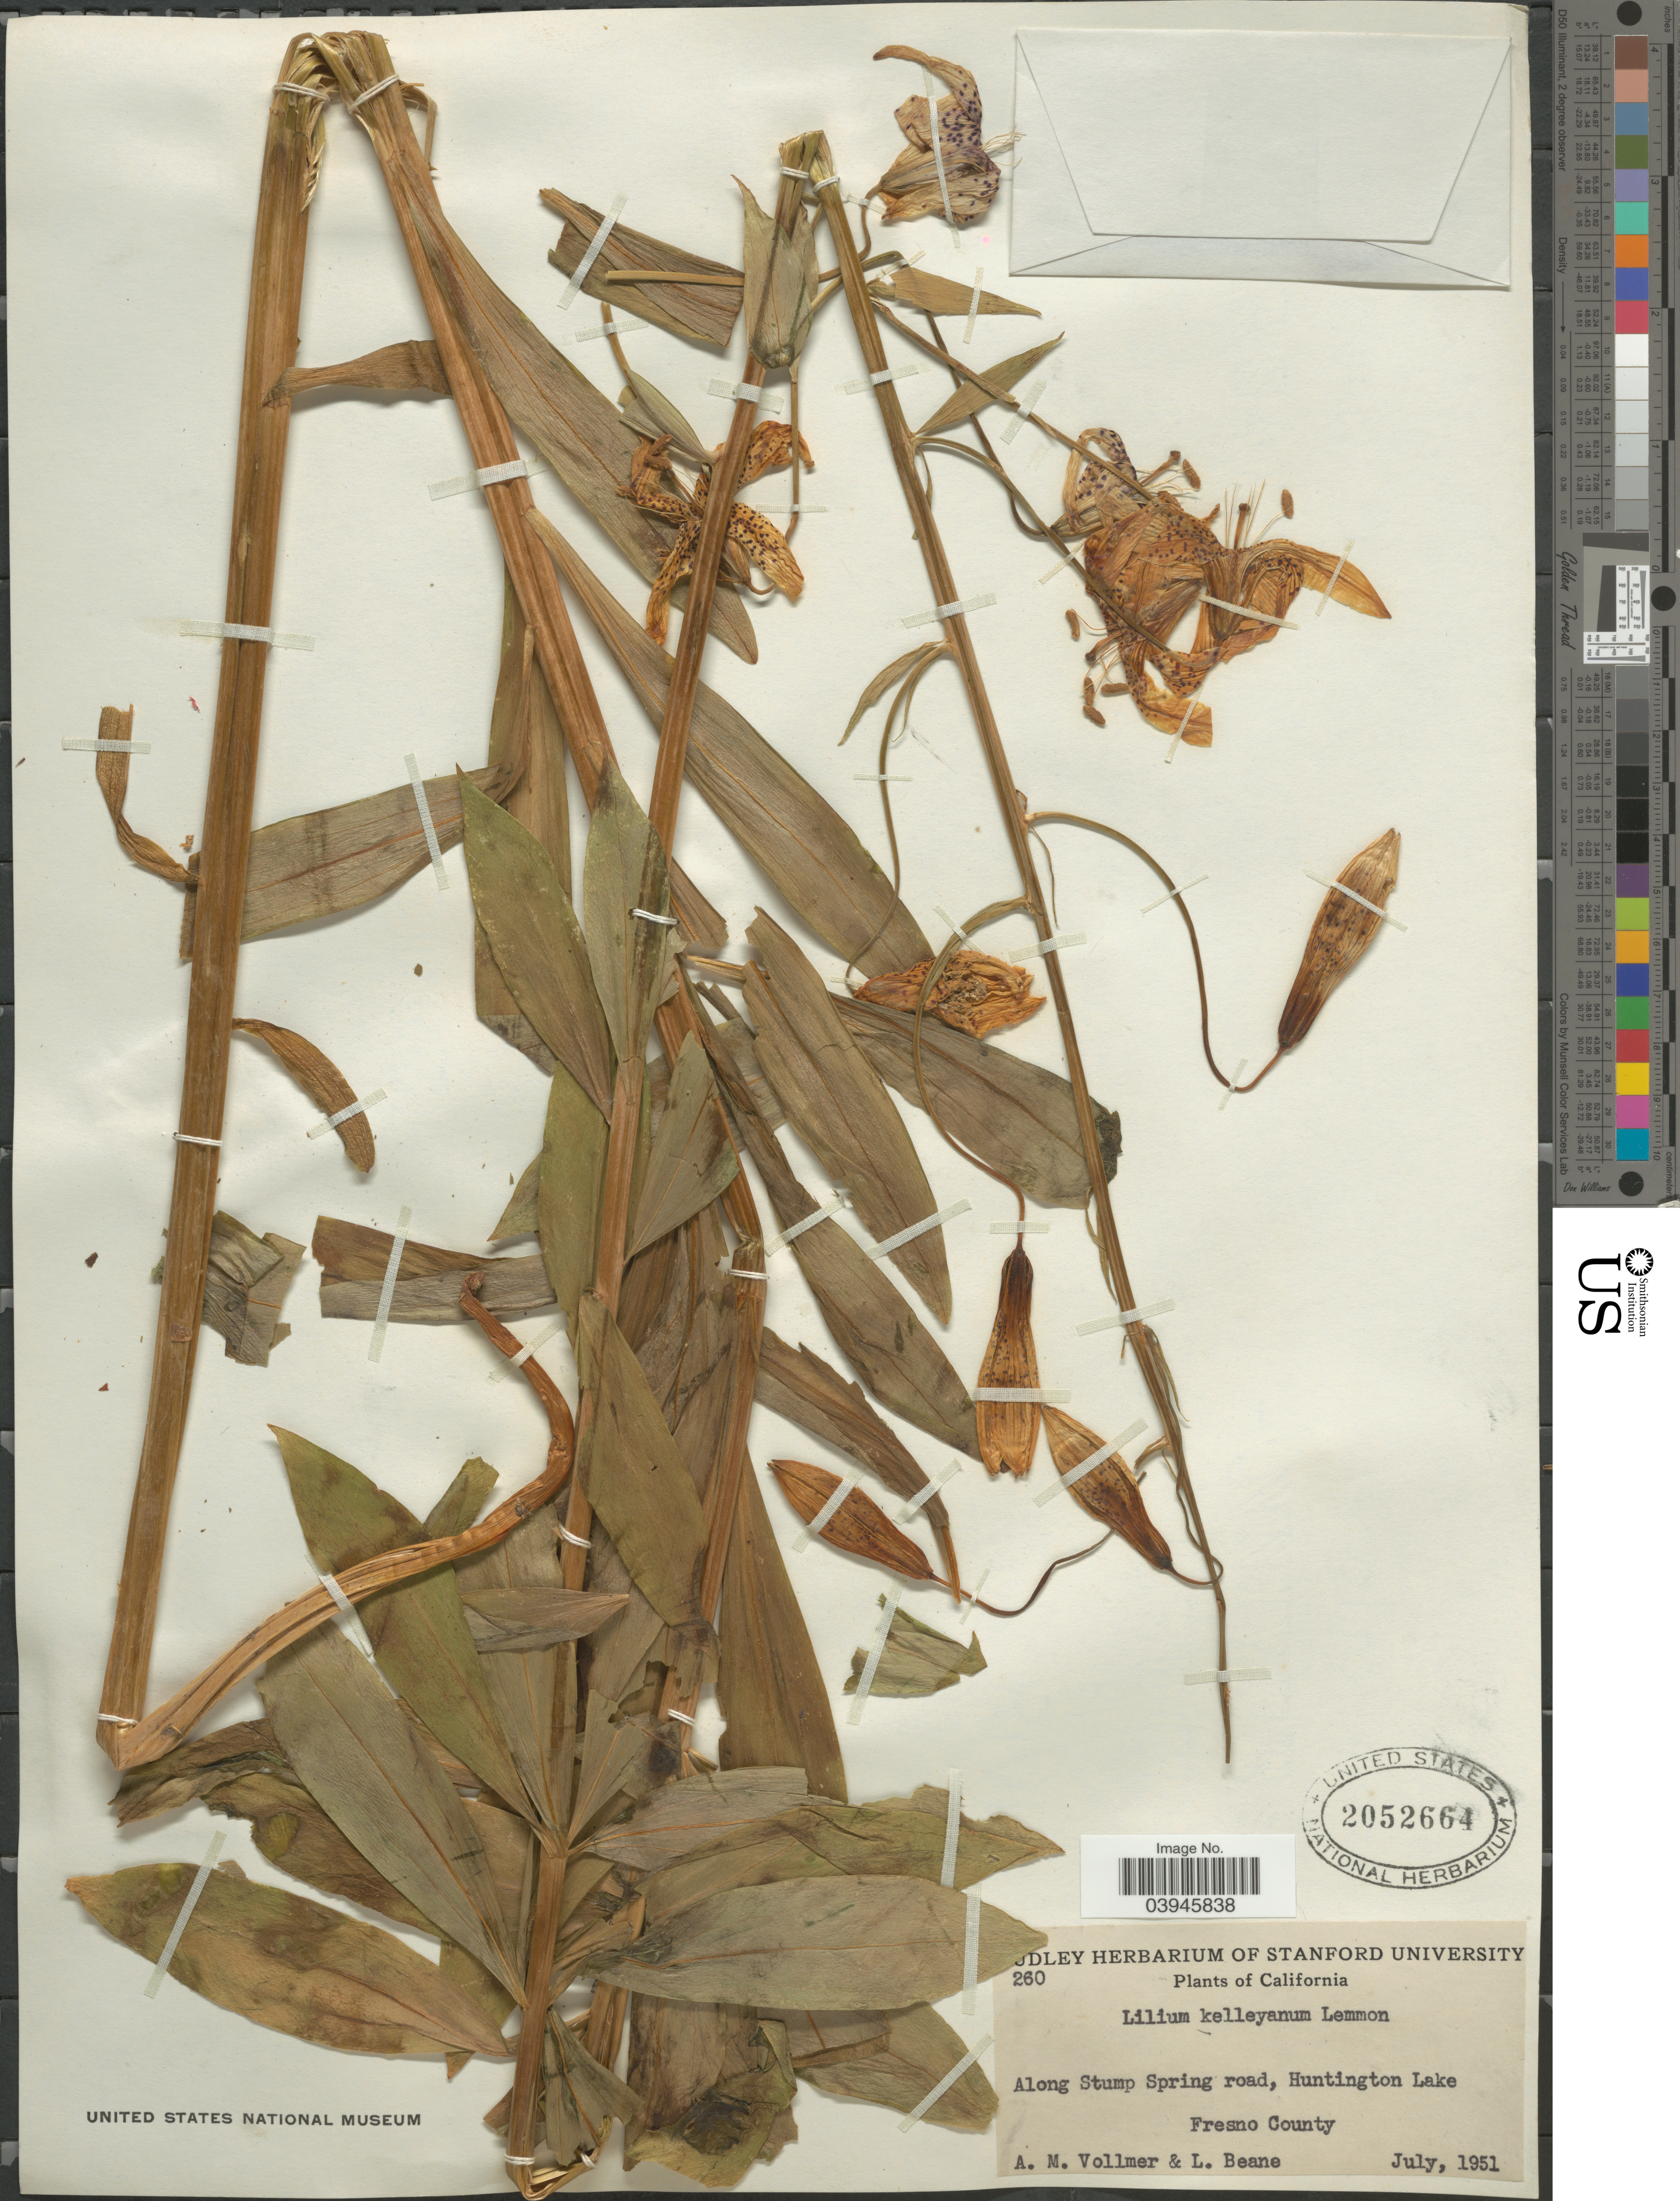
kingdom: Plantae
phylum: Tracheophyta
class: Liliopsida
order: Liliales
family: Liliaceae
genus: Lilium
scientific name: Lilium kelleyanum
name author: Lemmon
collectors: A. Vollmer & L. Beane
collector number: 260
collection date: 1951-07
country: United States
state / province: California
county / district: Fresno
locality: Along Stump Spring road, Huntington Lake. Fresno County.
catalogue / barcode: US 2052664